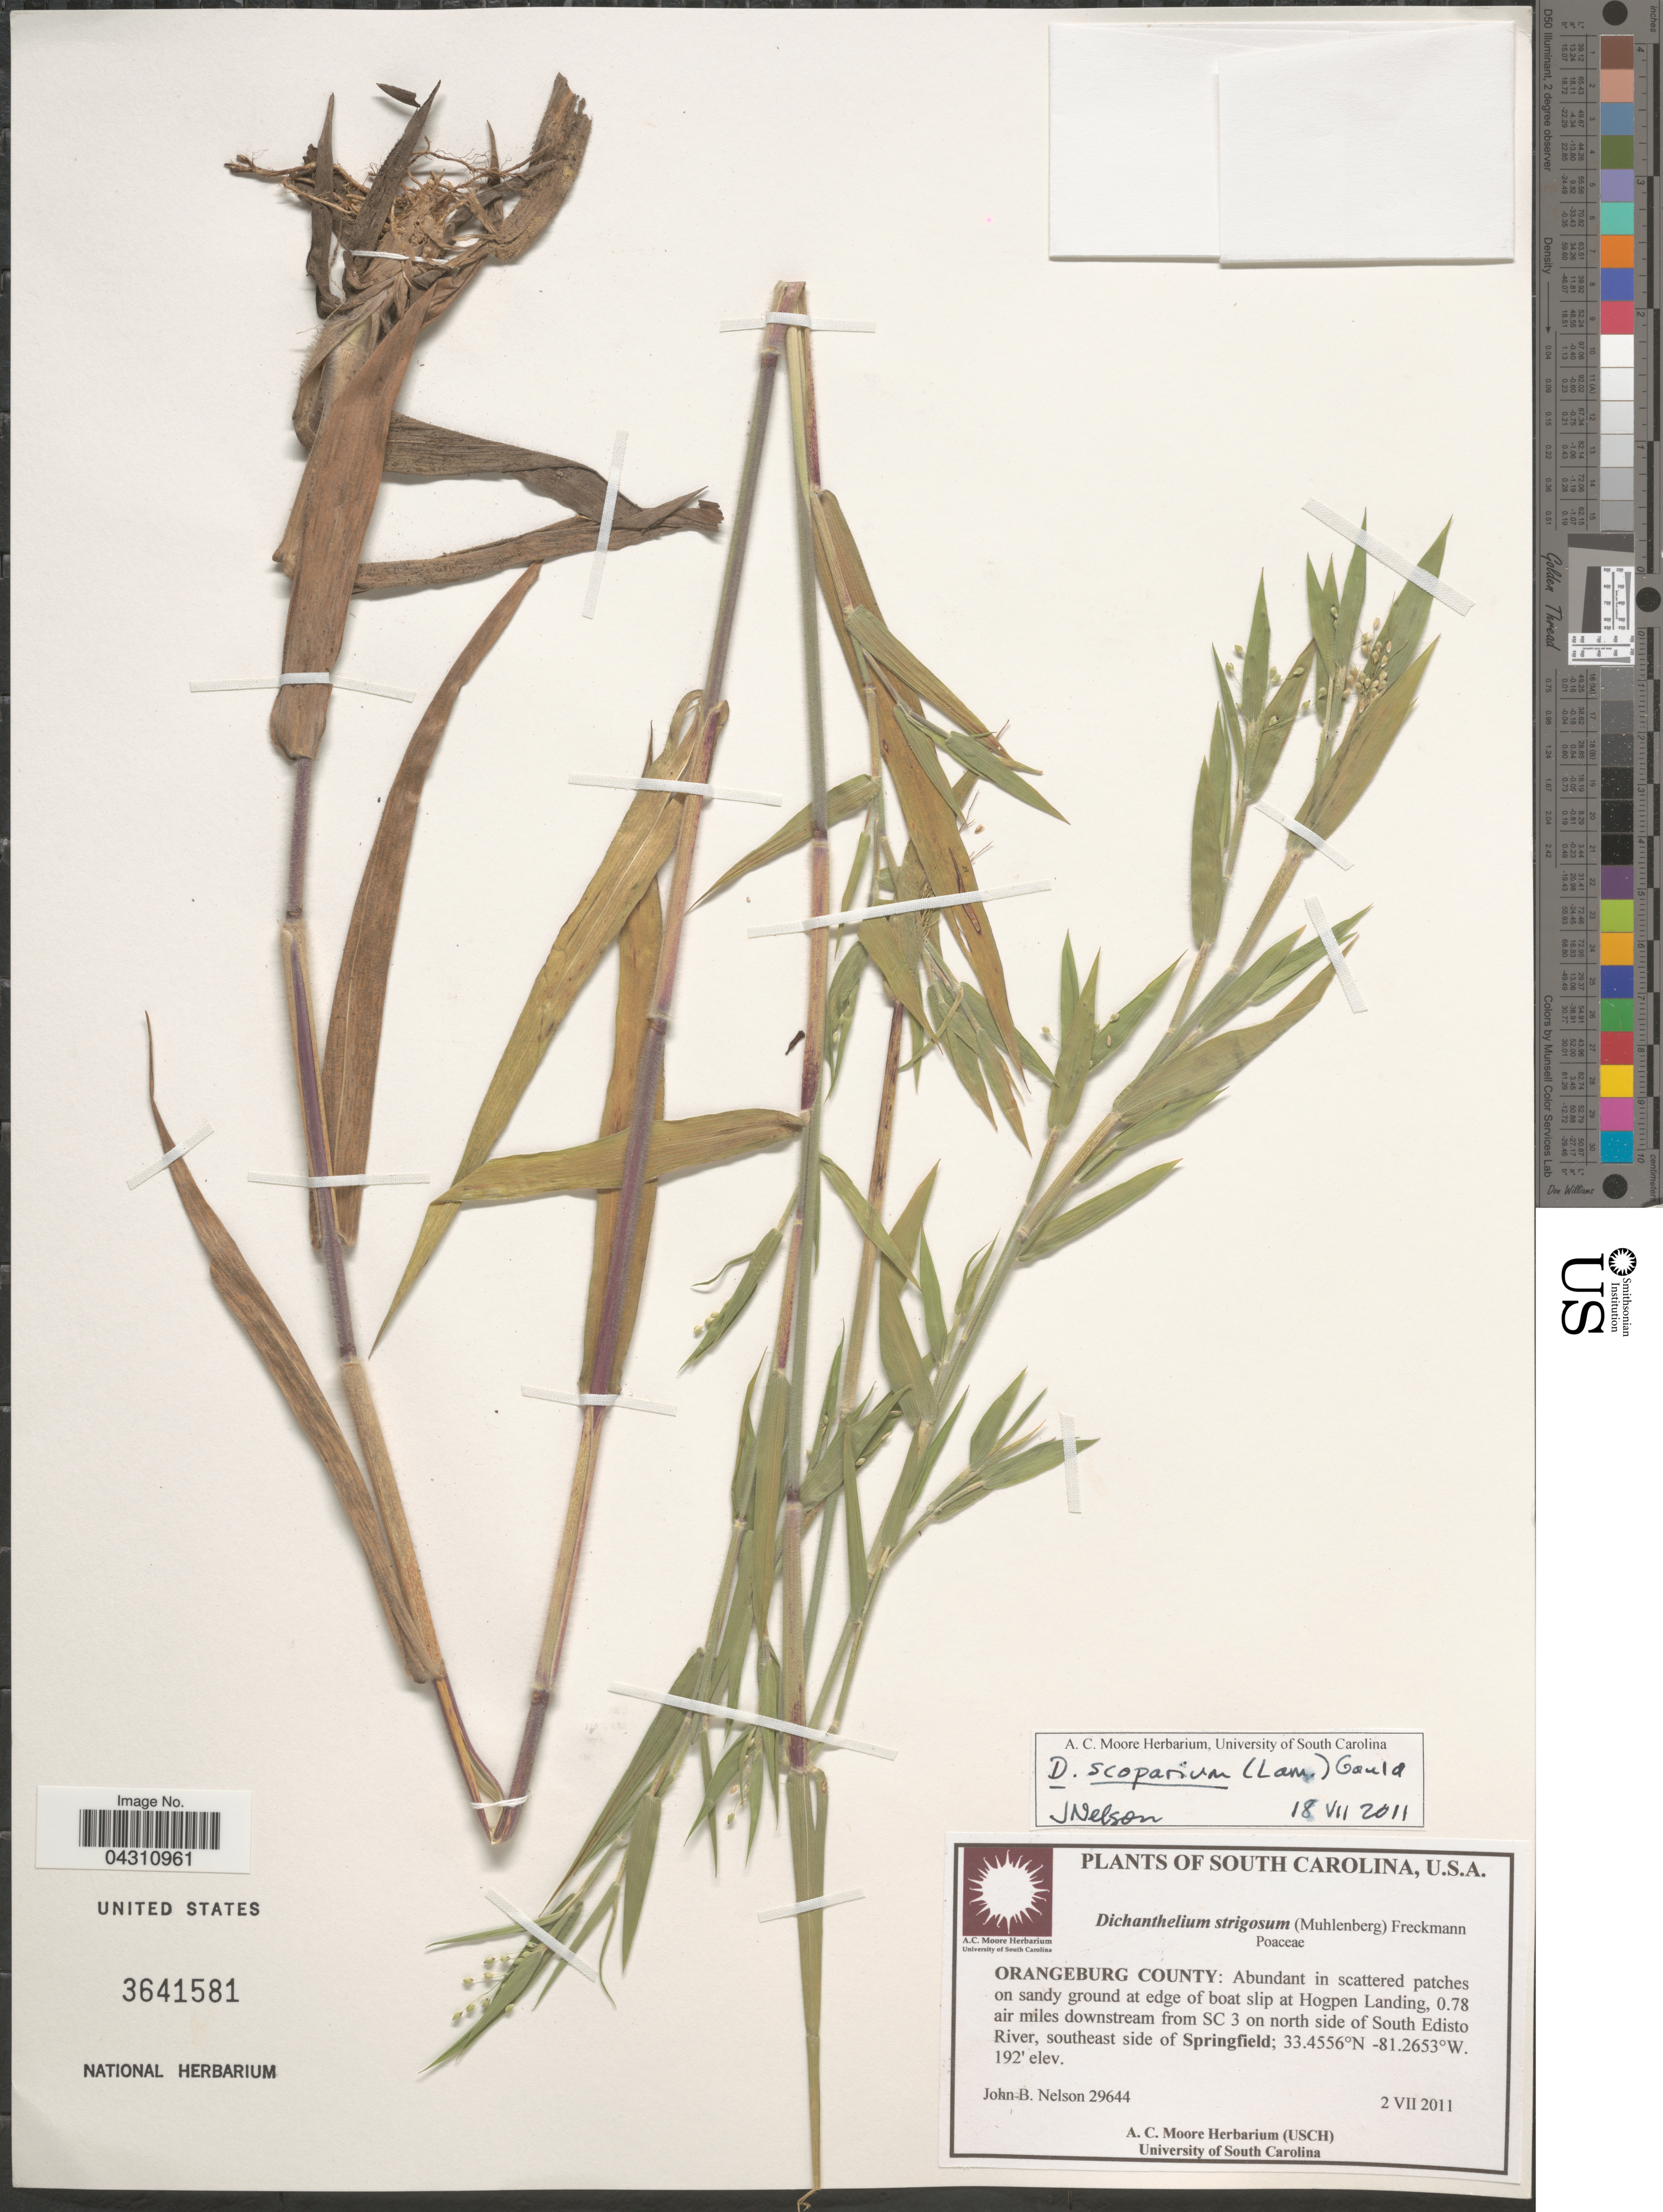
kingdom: Plantae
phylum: Tracheophyta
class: Liliopsida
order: Poales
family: Poaceae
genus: Dichanthelium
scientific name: Dichanthelium scoparium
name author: (Lam.) Gould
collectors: J. B. Nelson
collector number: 29644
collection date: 2011-07-02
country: United States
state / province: South Carolina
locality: Orangeburg County: Abundant in scattered patches on sandy ground at edge of boat slip at Hogpen Landing, 0.78 air miles downstream from SC 3 on north side of South Edisto River, southeast side of Springfield.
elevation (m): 59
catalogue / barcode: US 3641581